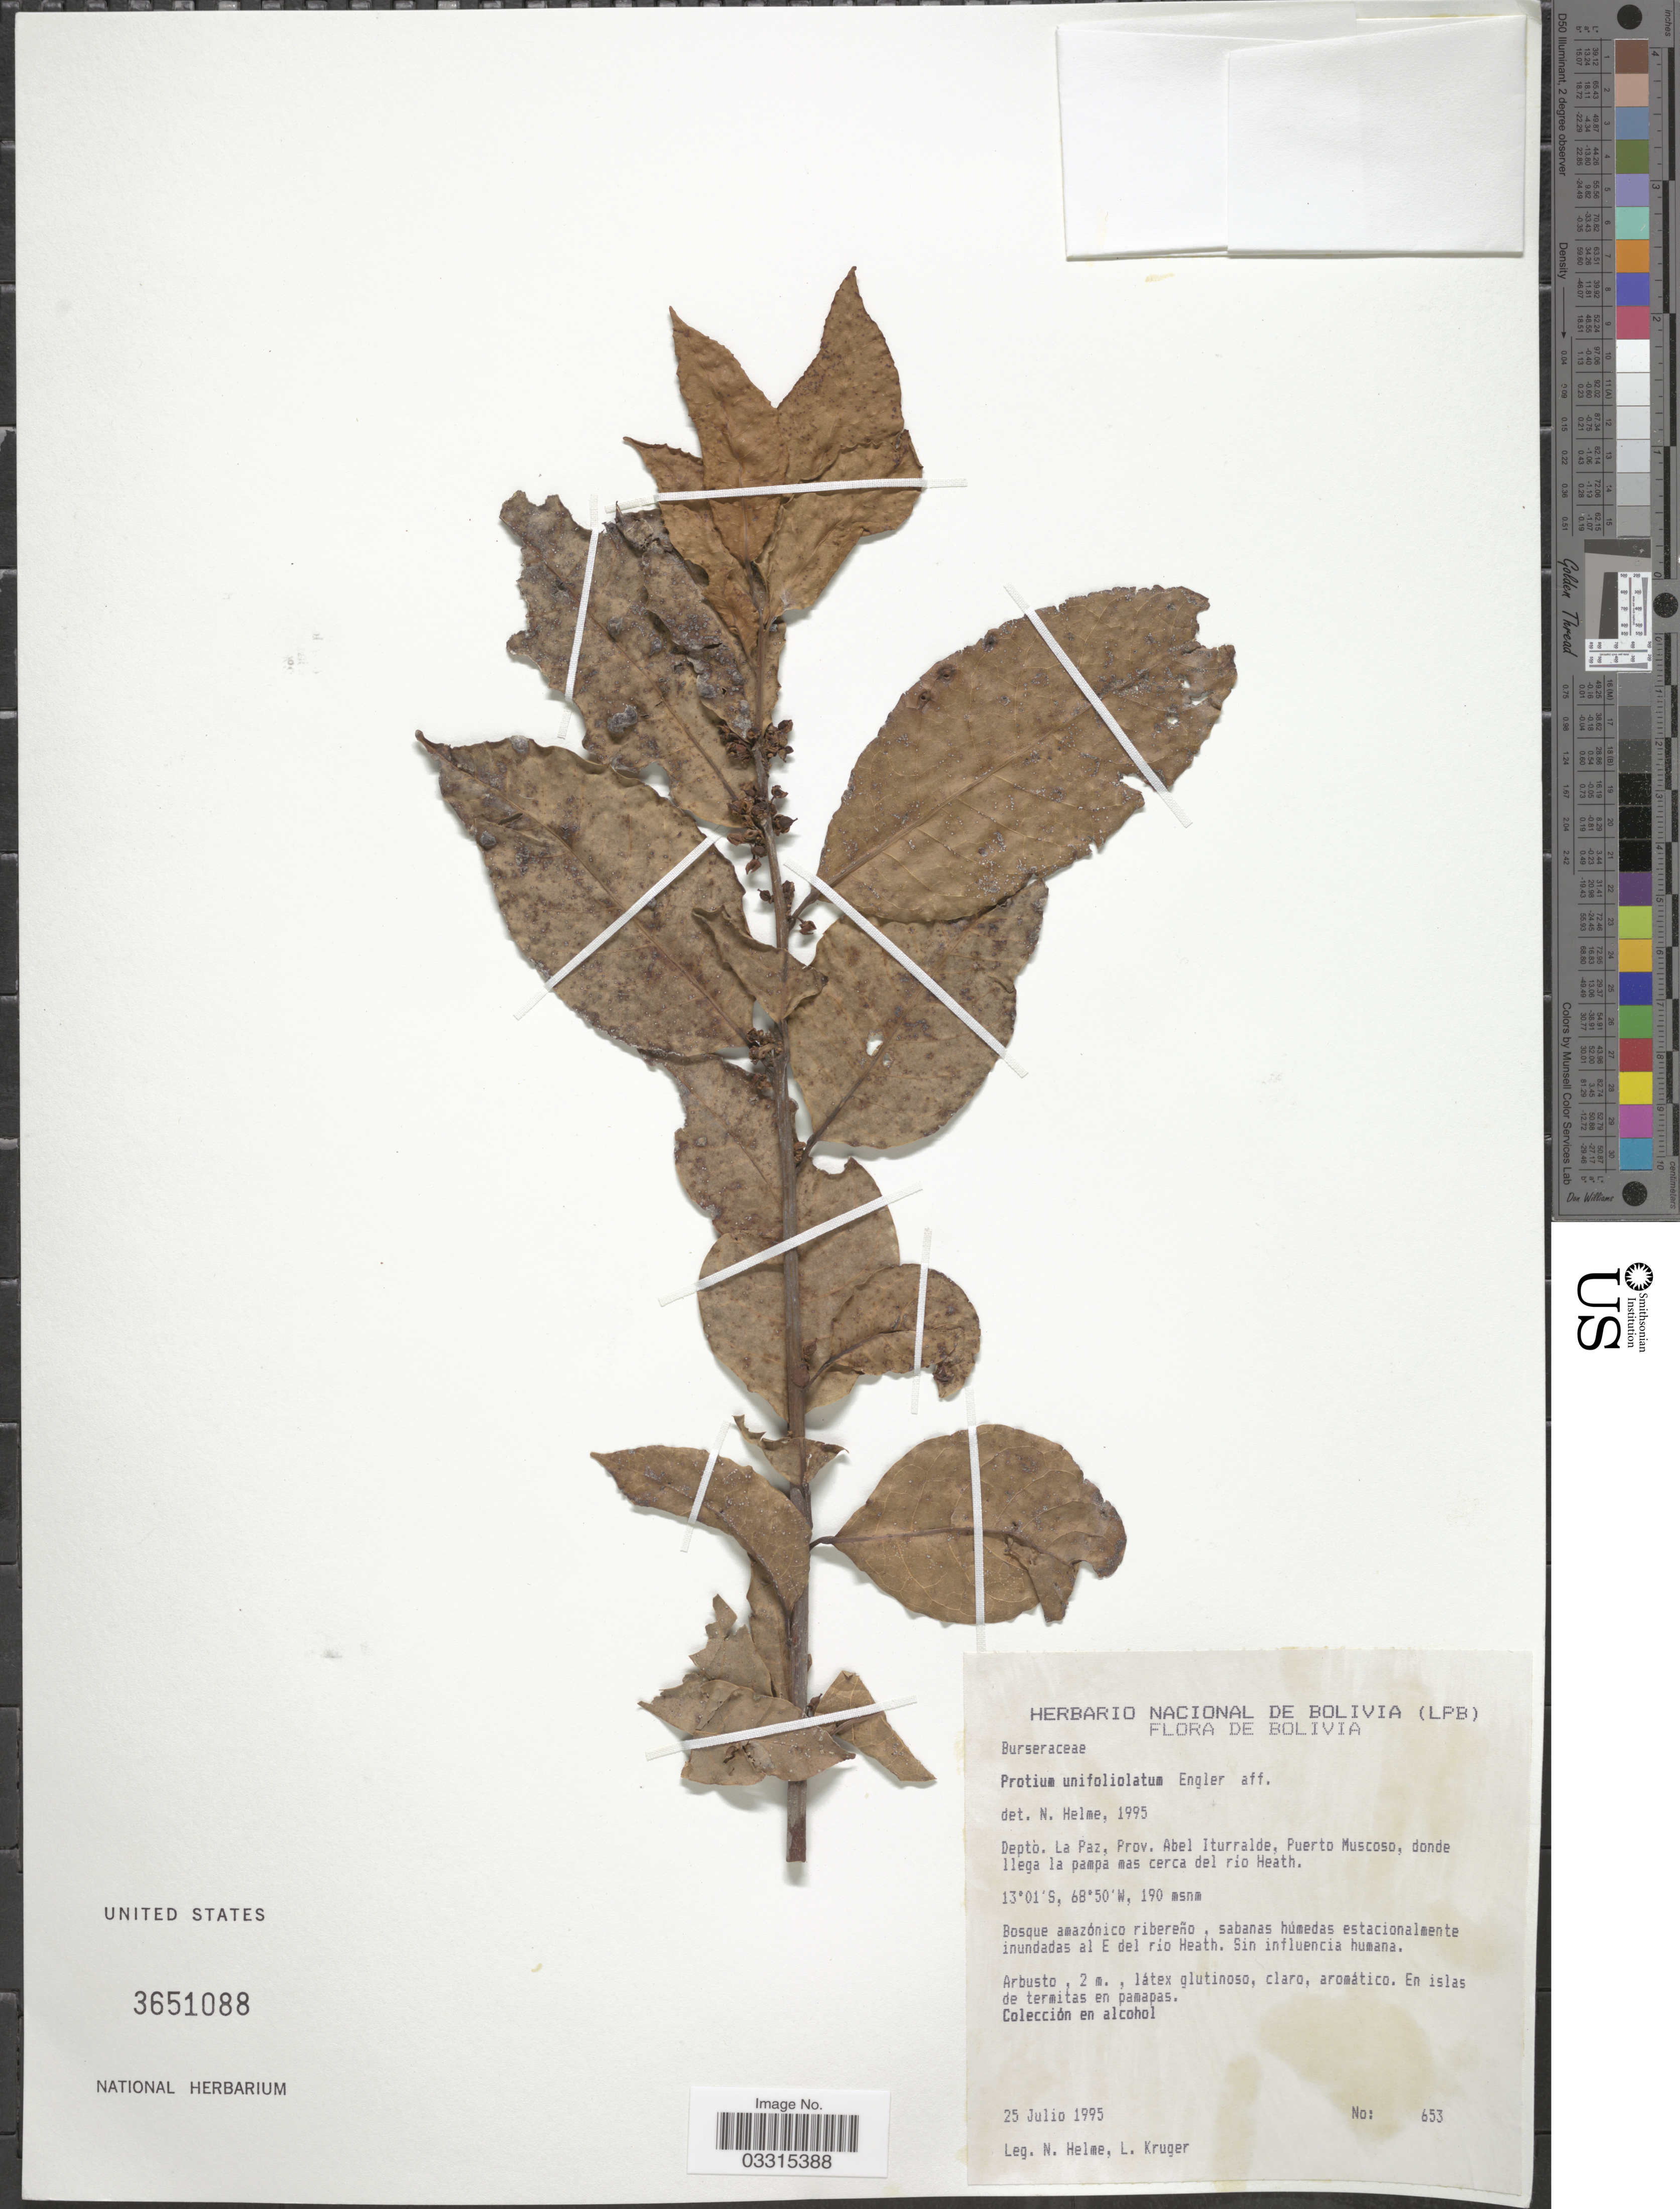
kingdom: Plantae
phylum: Tracheophyta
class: Magnoliopsida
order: Sapindales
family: Burseraceae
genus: Protium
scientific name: Protium unifoliolatum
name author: Engl.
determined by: Helme, N.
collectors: N. Helme & L. Kruger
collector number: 653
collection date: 1995-07-25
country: Bolivia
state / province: La Paz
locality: Deptò. La Paz, Prov. Abel Iturralde, Puerto Muscoso, donde llega la pampa mas cerca del río Heath.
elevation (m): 190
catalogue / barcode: US 3651088